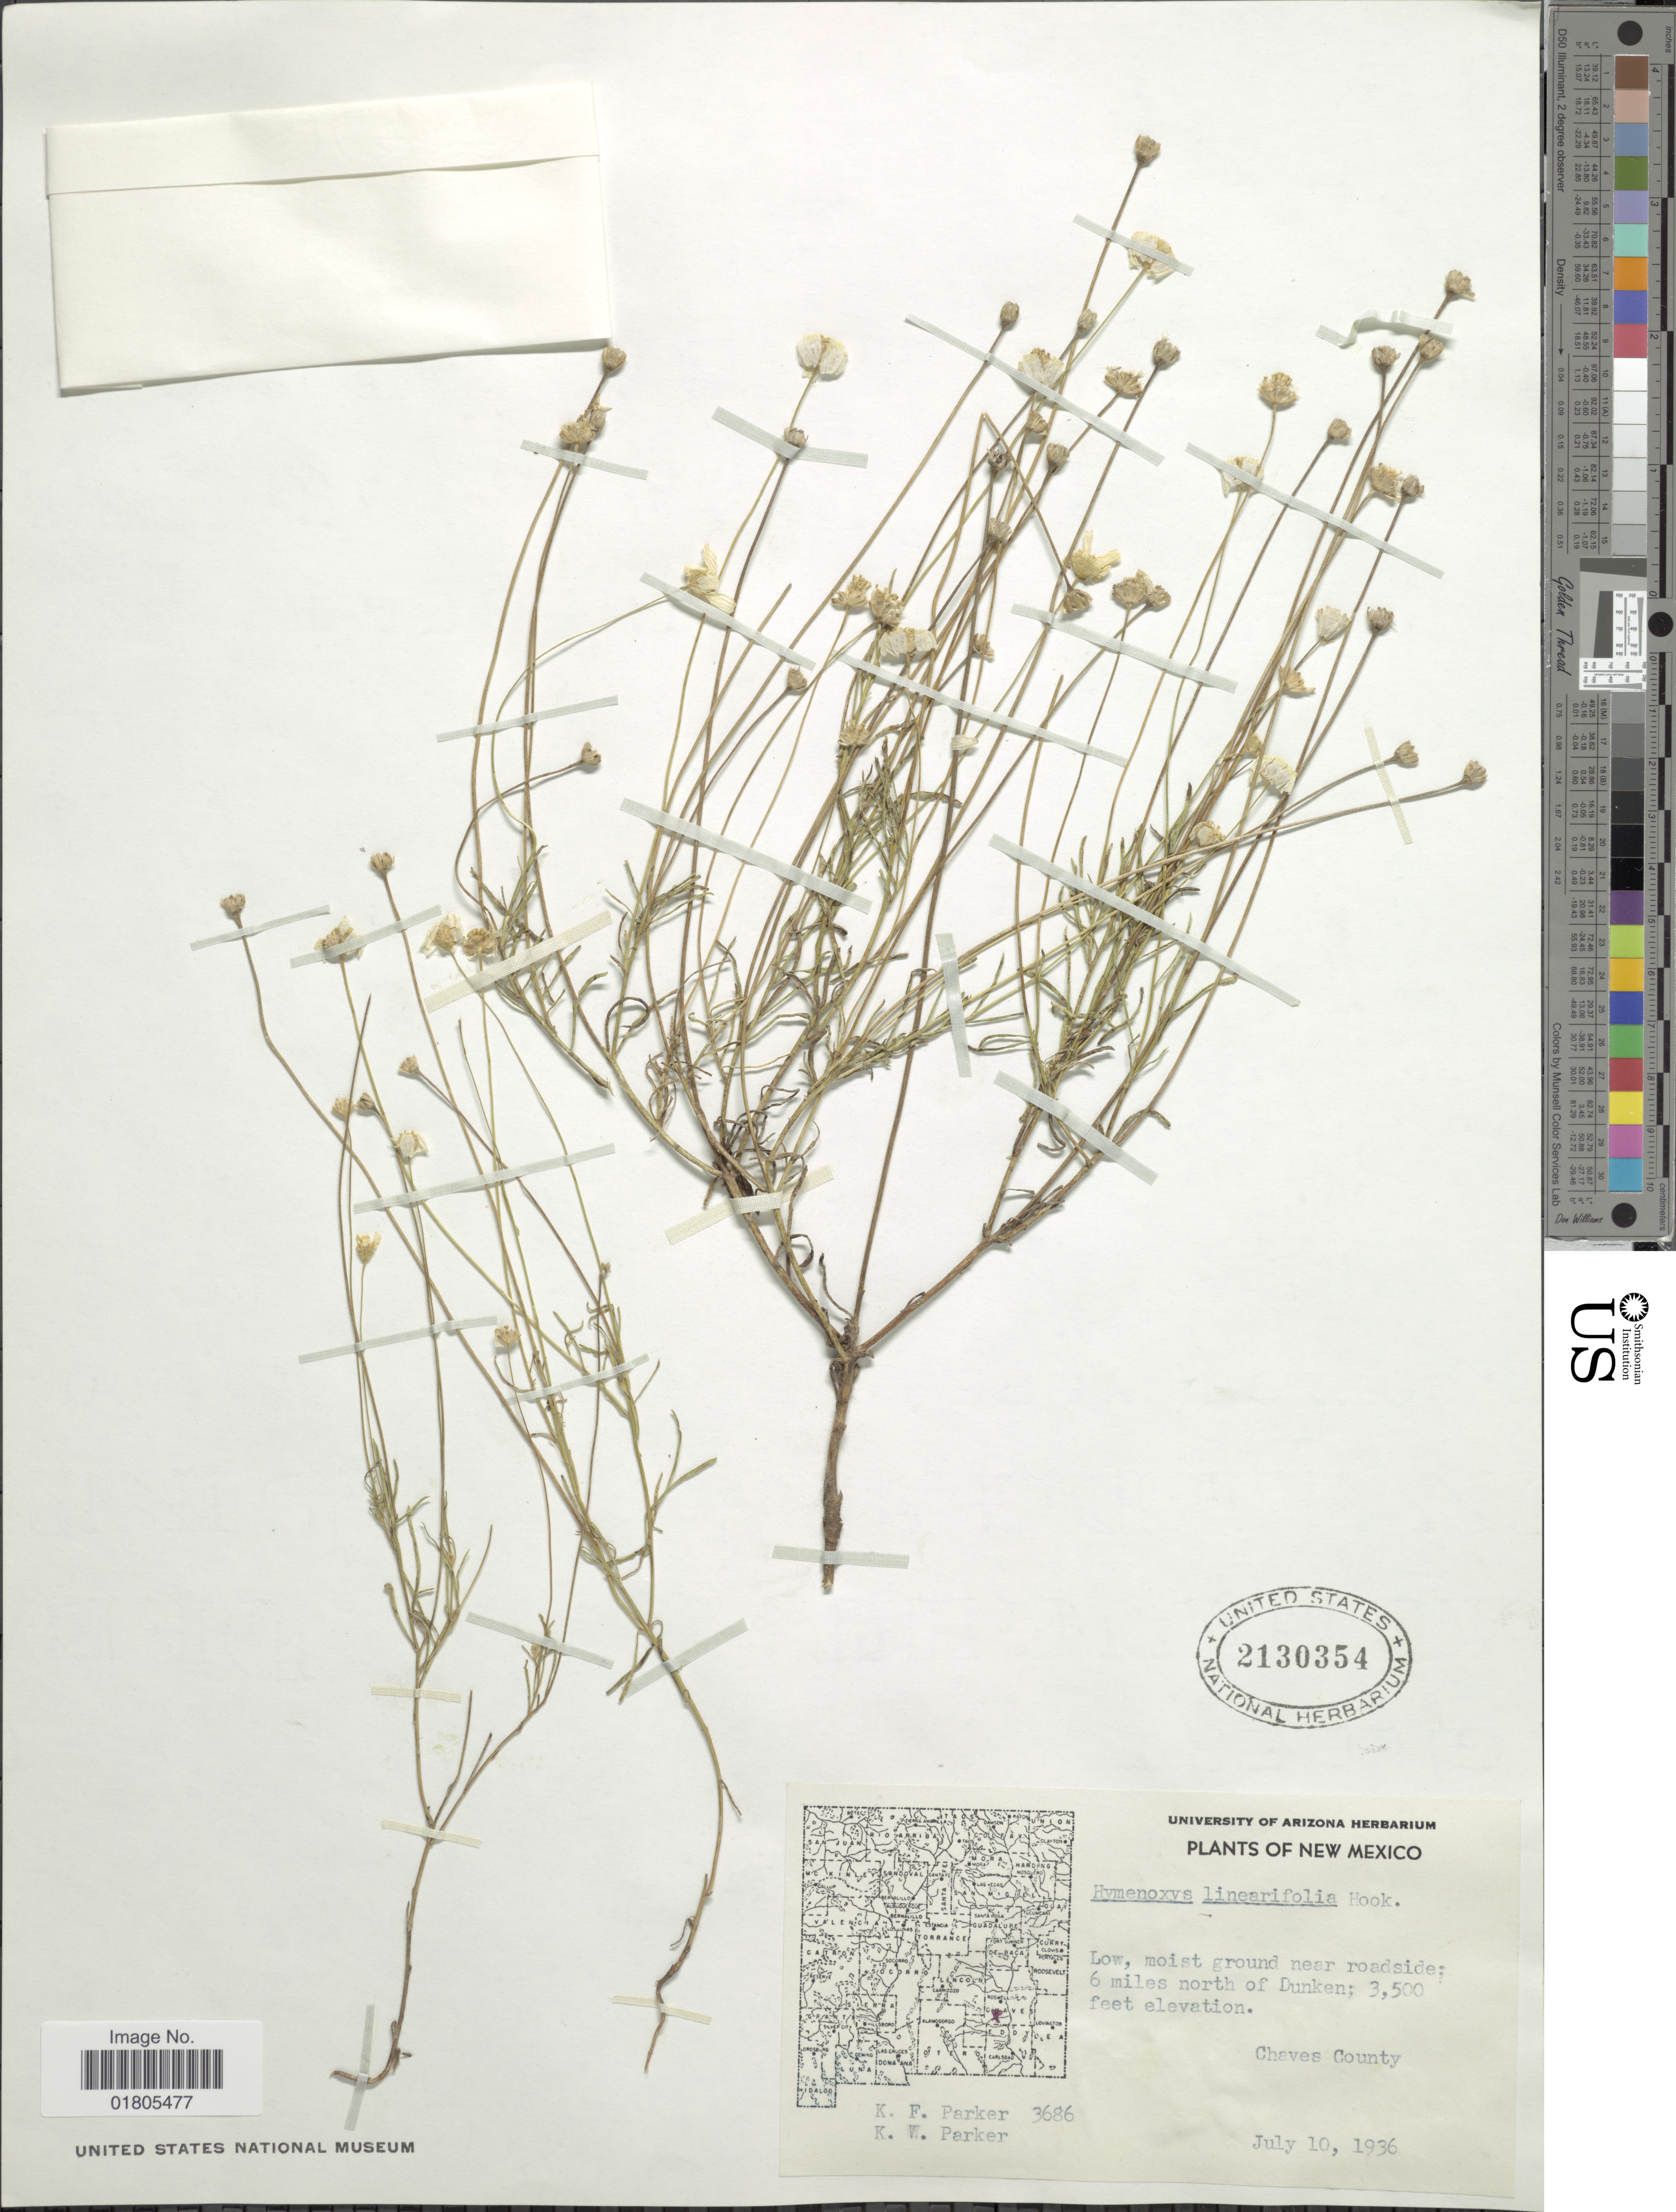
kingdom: Plantae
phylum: Tracheophyta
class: Magnoliopsida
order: Asterales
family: Asteraceae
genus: Actinea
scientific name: Actinea linearifolia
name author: (Hook.) Kuntze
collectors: K. F. Parker & K. Parker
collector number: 3686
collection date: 1936-07-10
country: United States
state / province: New Mexico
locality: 6 miles north of Dunken. Chaves County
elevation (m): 1067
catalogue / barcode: US 2130354